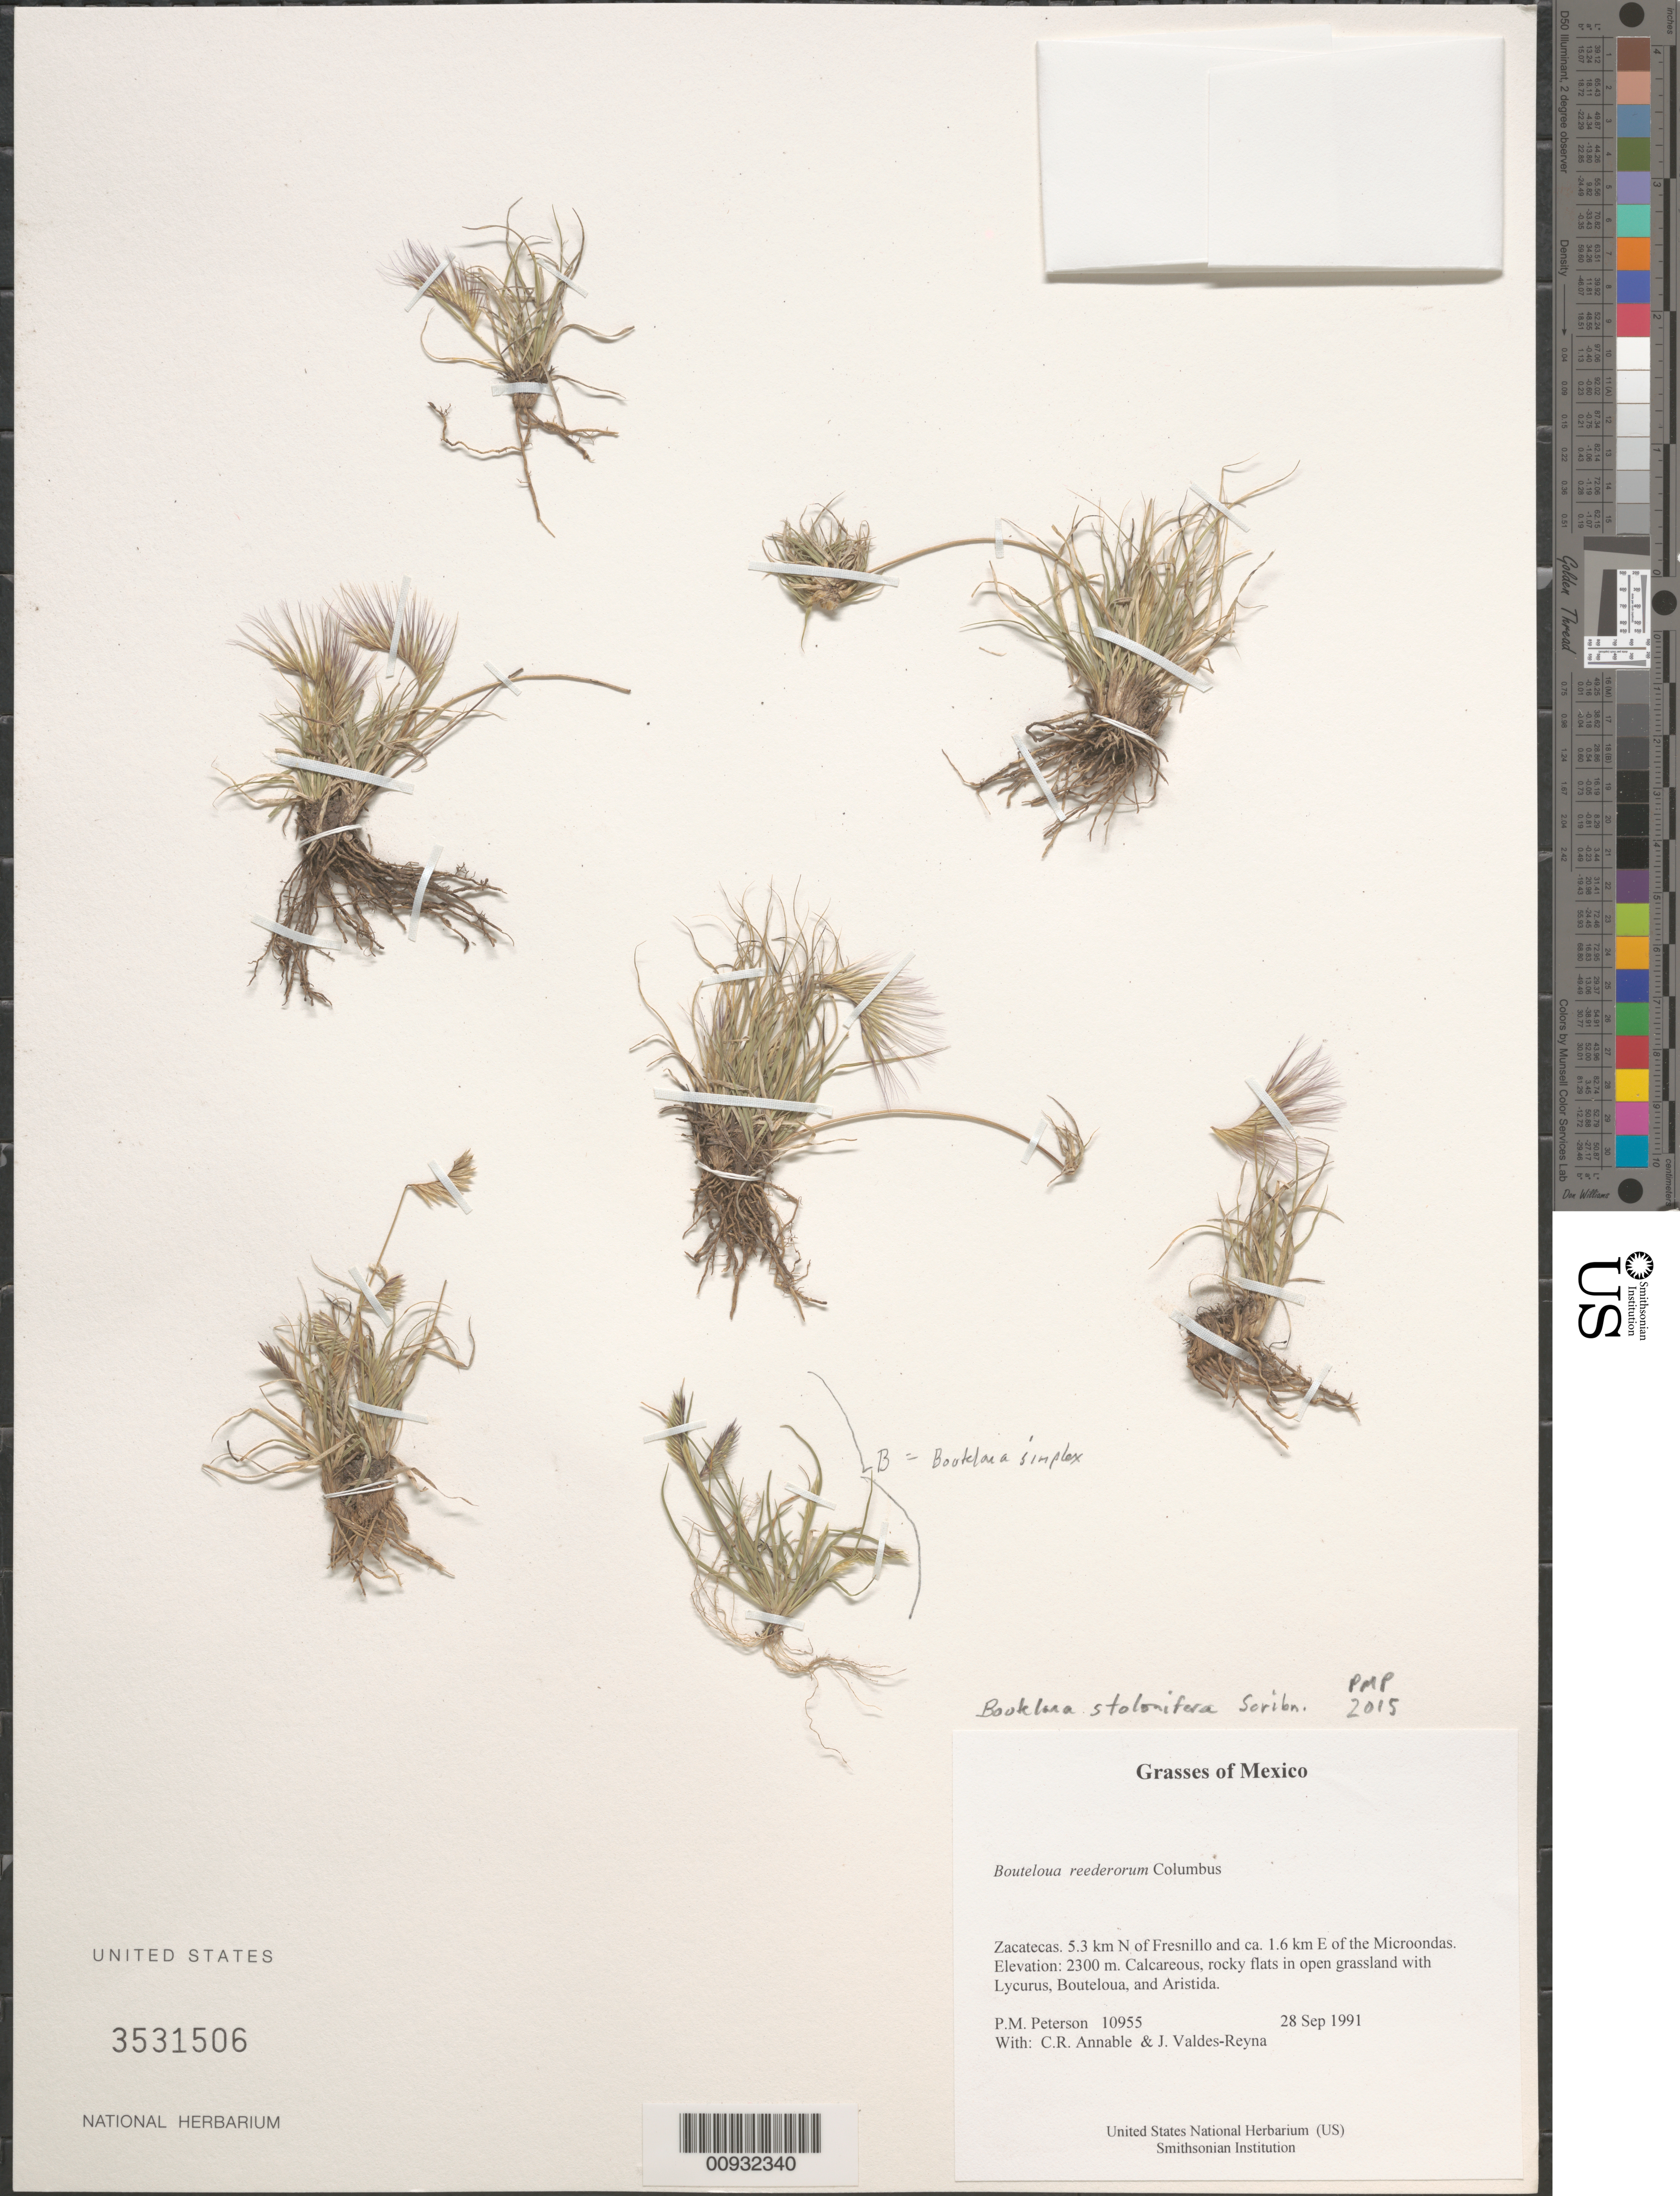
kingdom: Plantae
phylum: Tracheophyta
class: Liliopsida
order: Poales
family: Poaceae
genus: Bouteloua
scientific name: Bouteloua stolonifera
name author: Scribn.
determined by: Peterson, Paul M., (BOT), Smithsonian Institution - National Museum of Natural History (UNITED STATES)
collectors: P. M. Peterson, C. R. Annable & J. Valdés-Reyna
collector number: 10955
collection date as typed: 28 Sep 1991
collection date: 1991-09-28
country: Mexico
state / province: Zacatecas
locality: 5.3 km N of Fresnillo and ca. 1.6 km E of the Microondas.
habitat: Calcareous, rocky flats in open grassland with Lycurus, Bouteloua, and Aristida.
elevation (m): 2300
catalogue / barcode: US 3531506